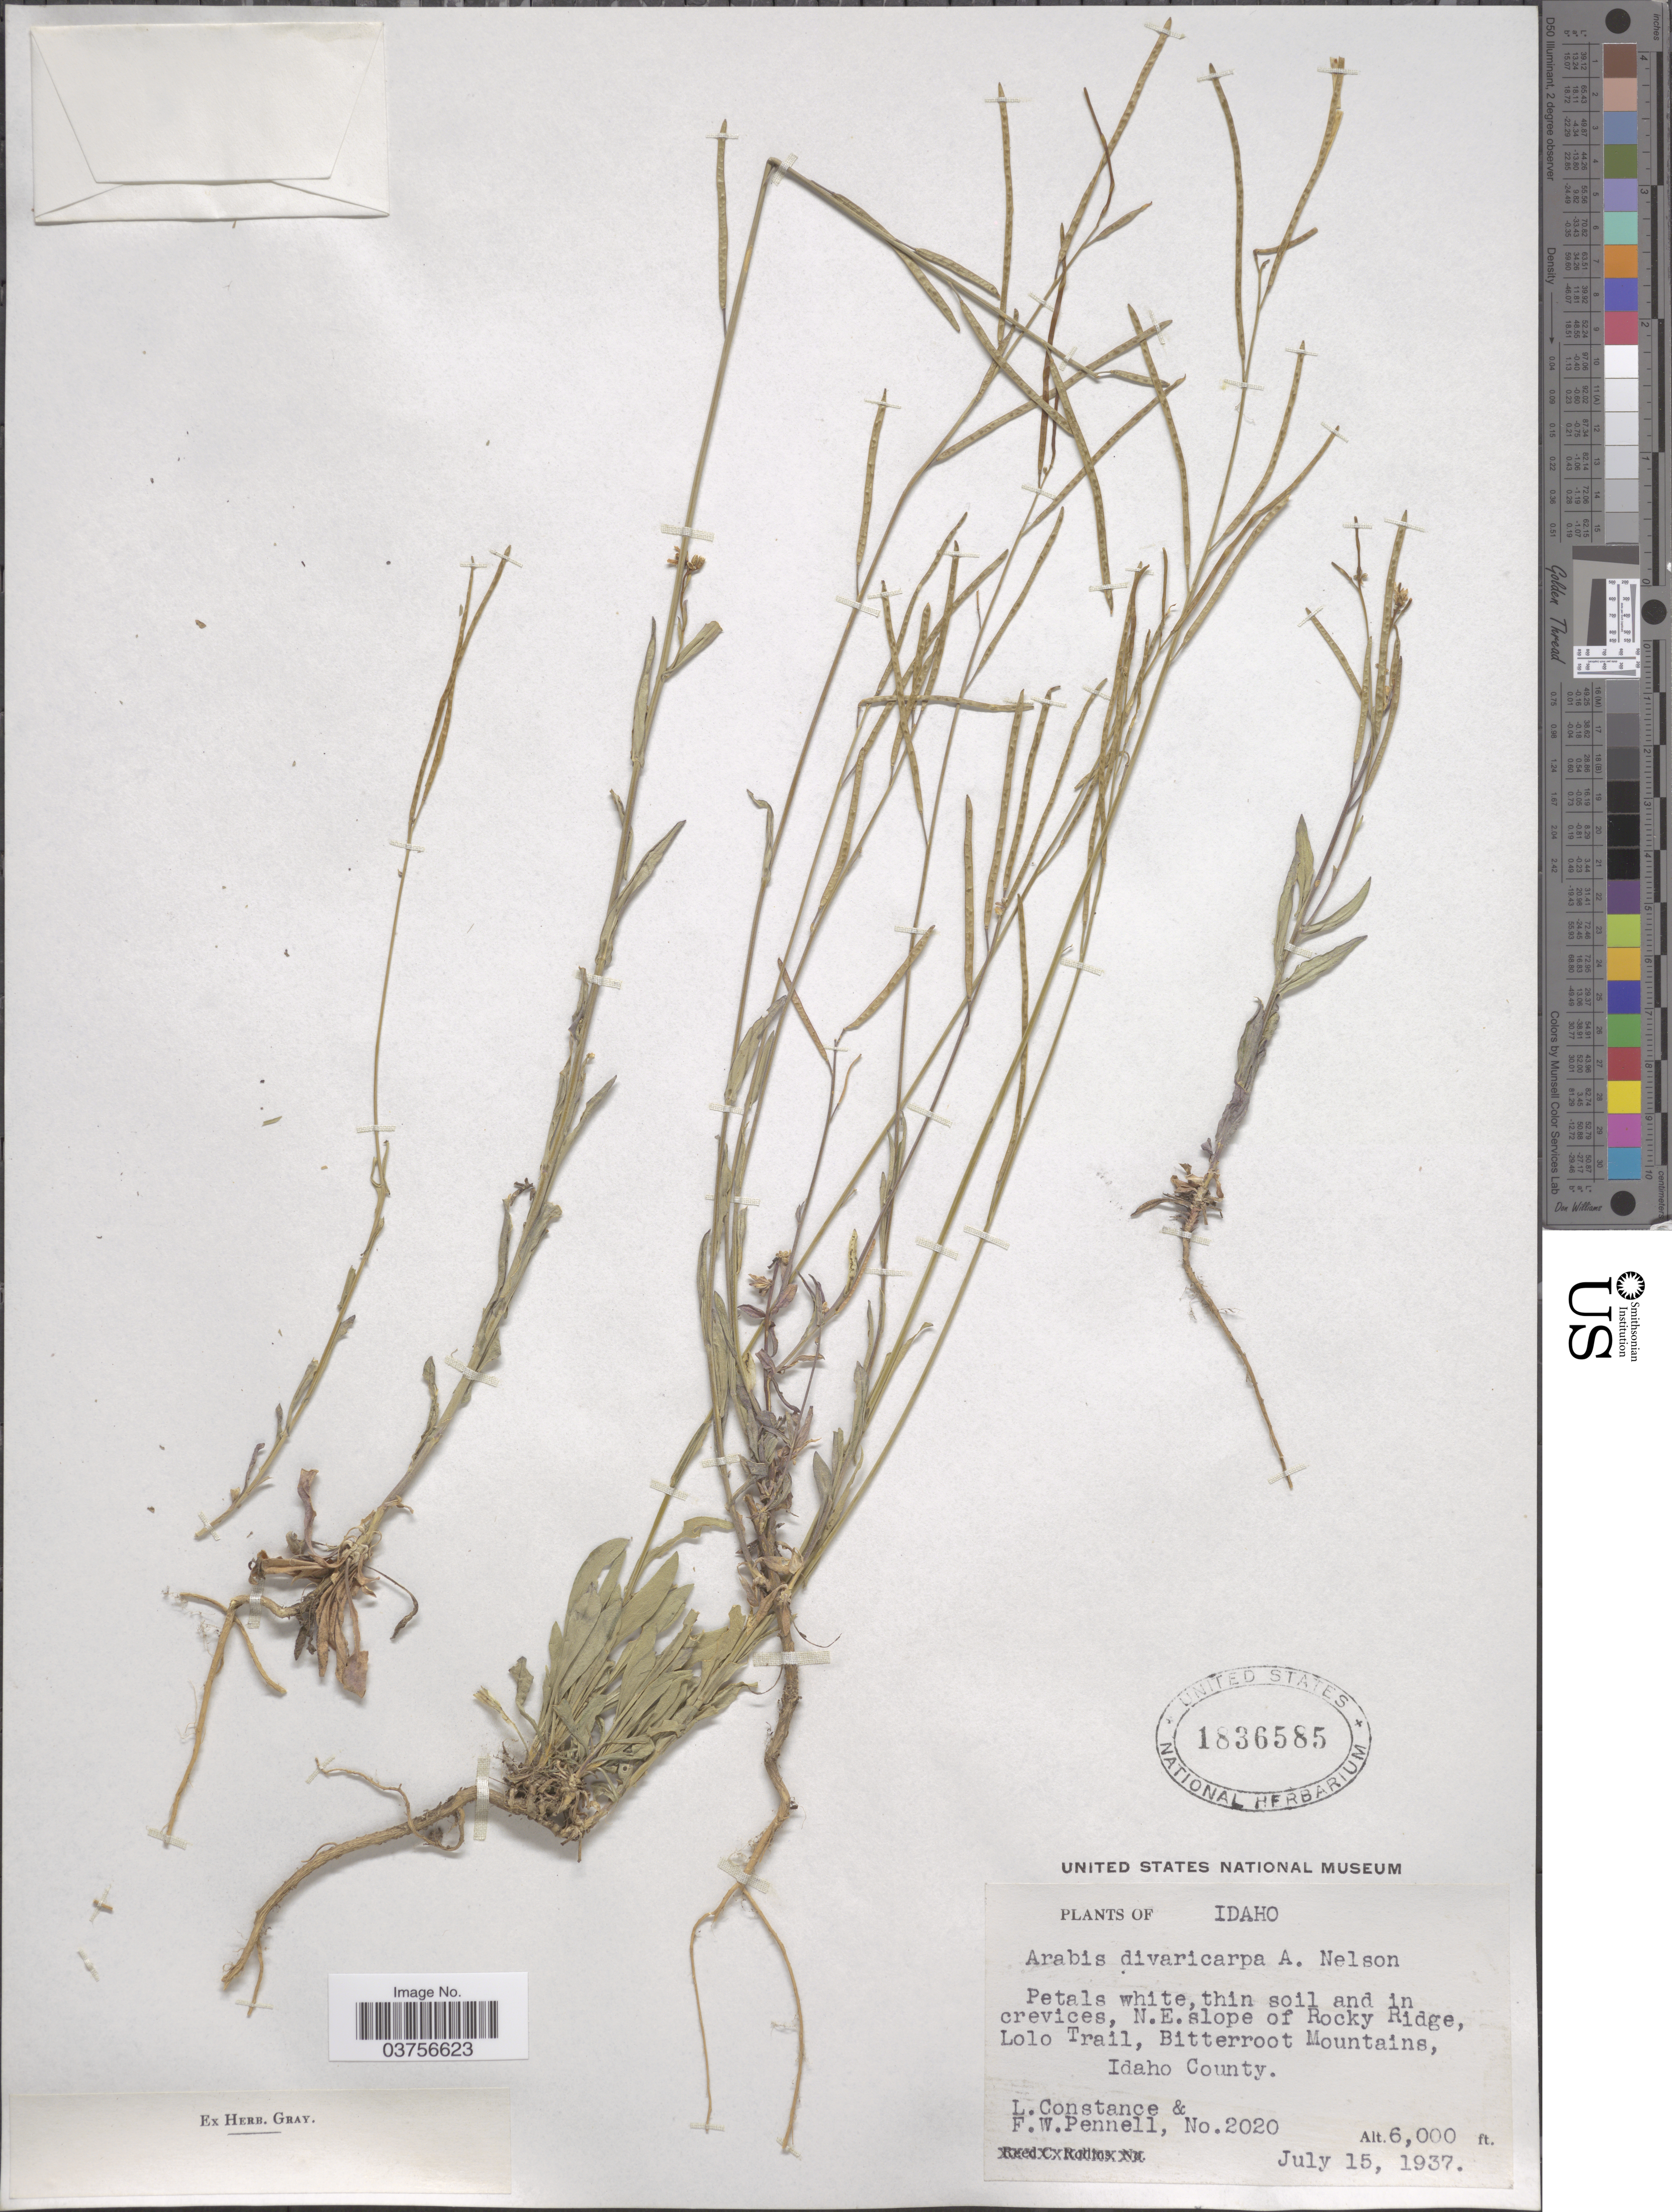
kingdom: Plantae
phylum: Tracheophyta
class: Magnoliopsida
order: Brassicales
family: Brassicaceae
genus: Arabis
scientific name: Arabis divaricarpa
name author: A. Nelson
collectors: L. Constance & F. W. Pennell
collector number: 2020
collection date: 1937-07-15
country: United States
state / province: Idaho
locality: N. E. slope of Rocky Ridge, Lolo Trail, Bitterroot Mountains, Idaho County.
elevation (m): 1829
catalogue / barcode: US 1836585